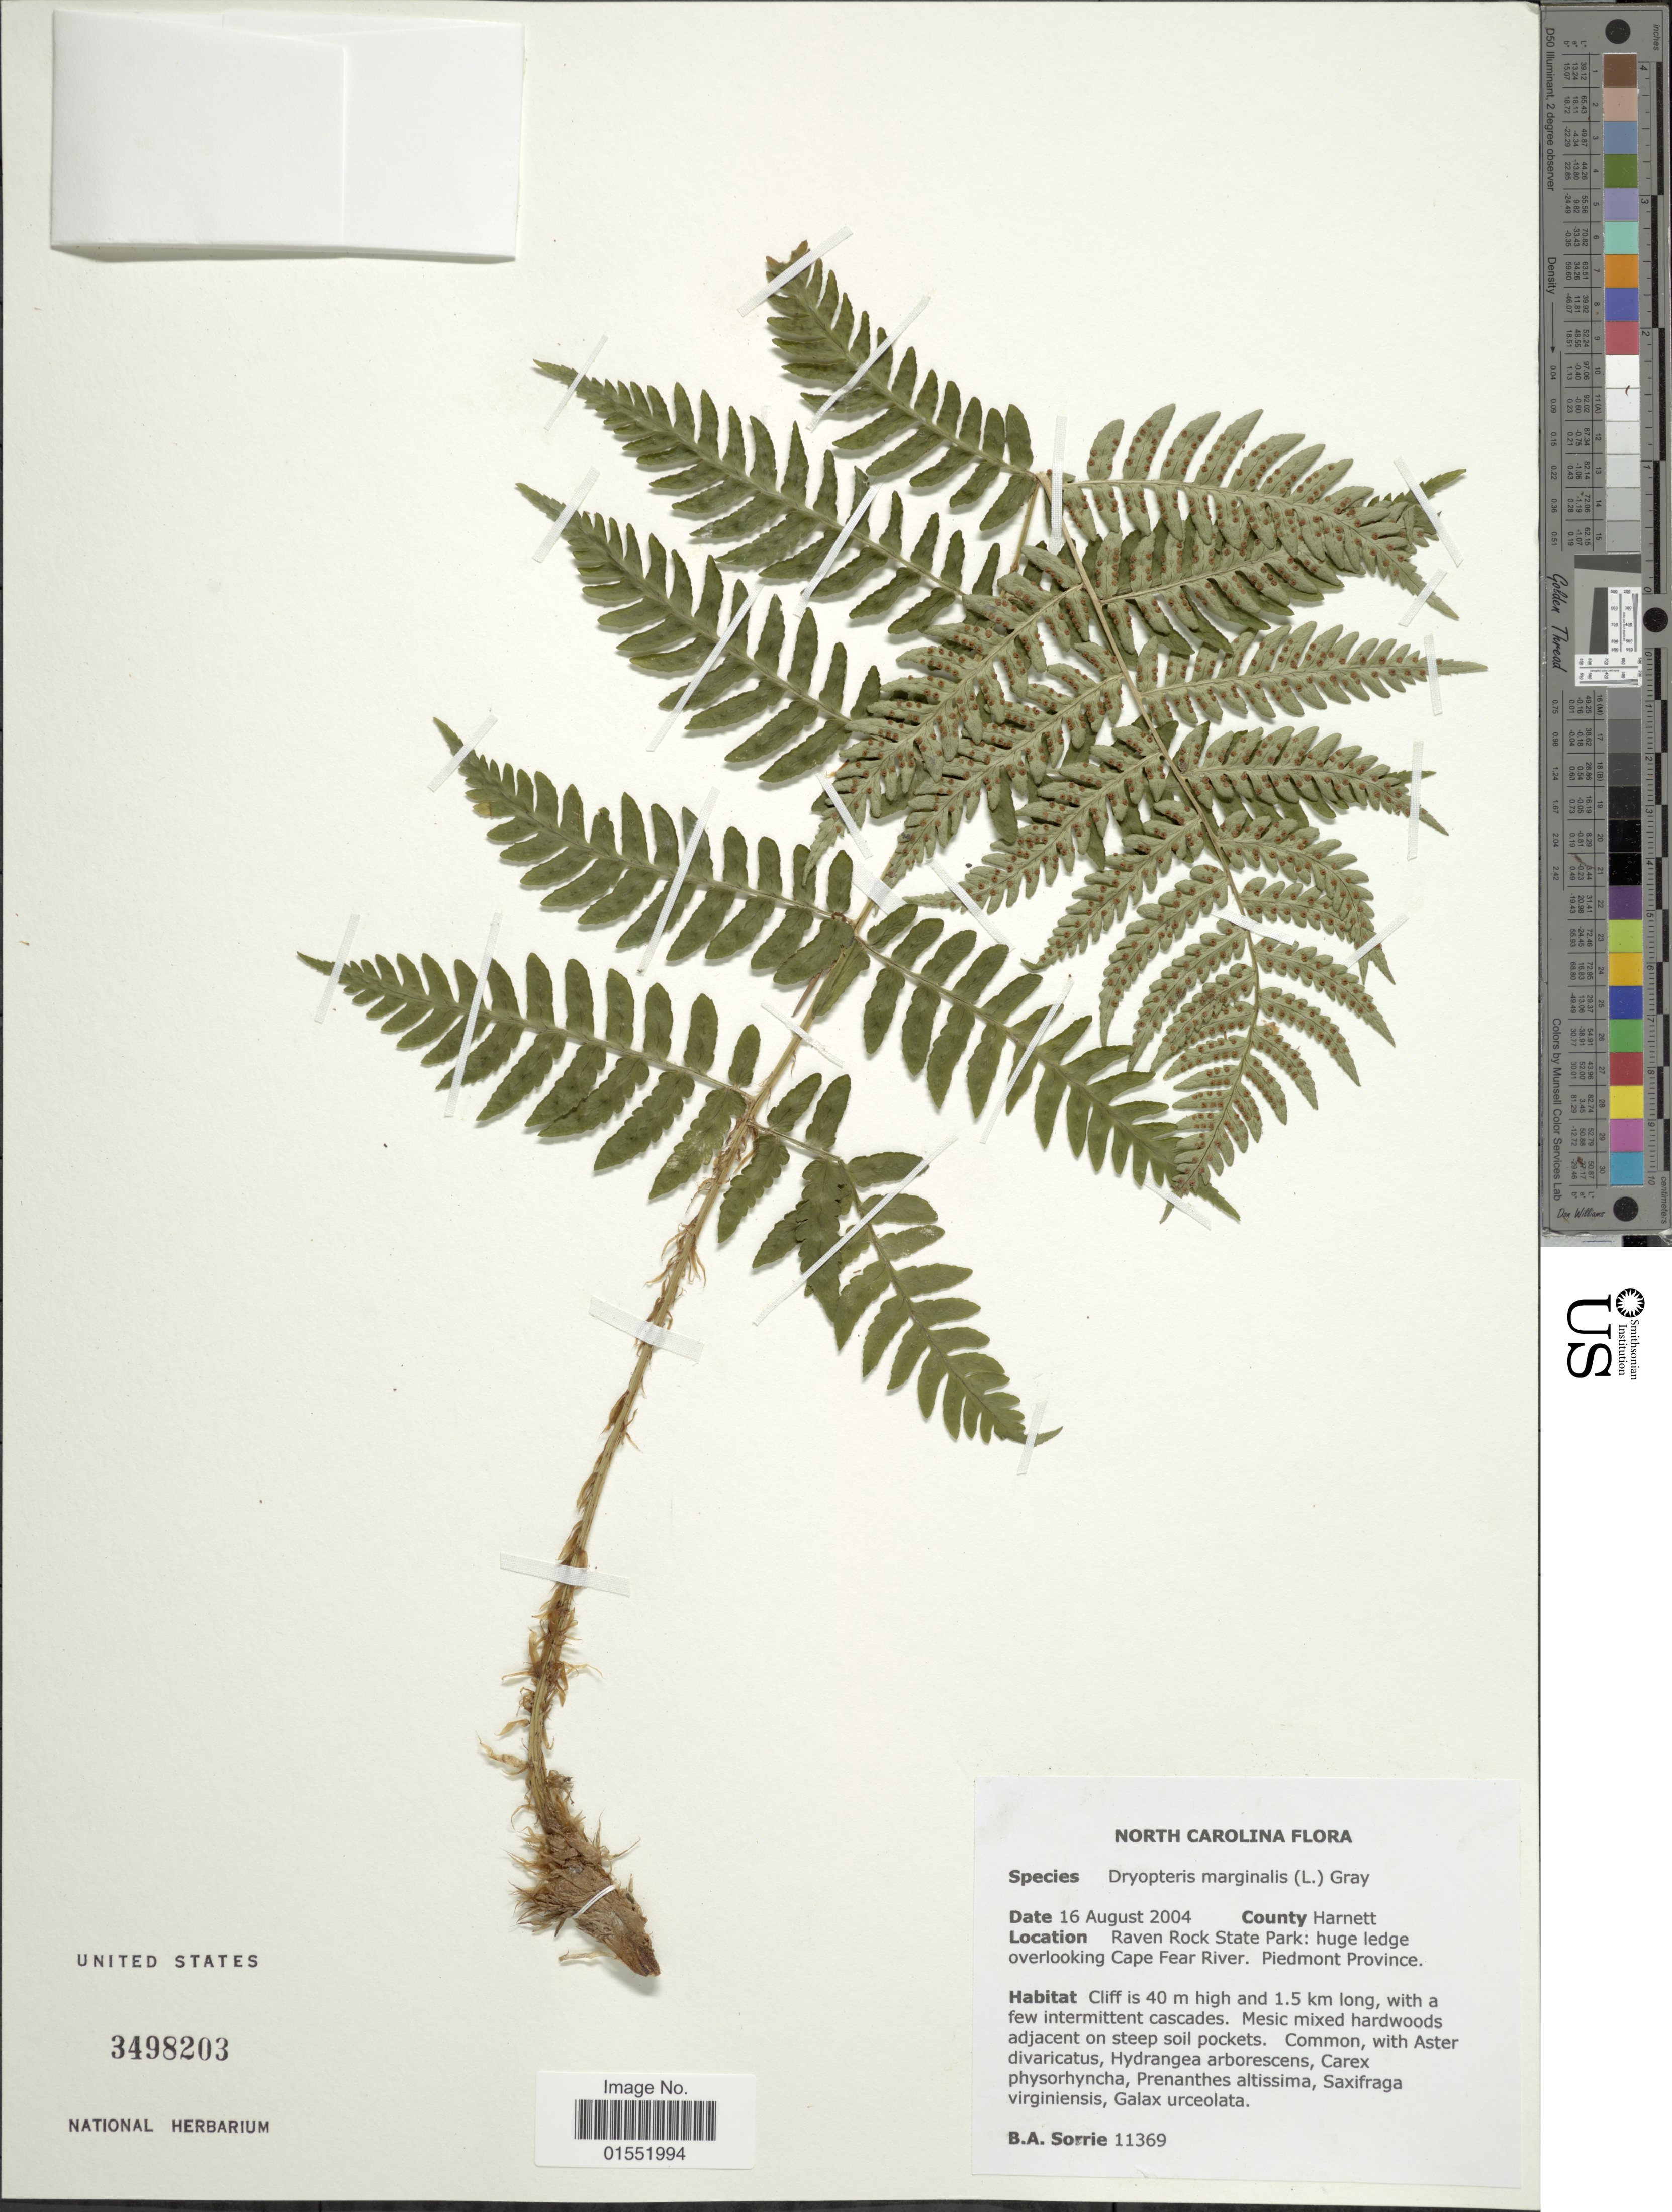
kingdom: Plantae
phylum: Tracheophyta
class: Polypodiopsida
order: Polypodiales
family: Dryopteridaceae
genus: Dryopteris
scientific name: Dryopteris marginalis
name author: (L.) A. Gray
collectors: B. Sorrie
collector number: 11369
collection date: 2004-08-16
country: United States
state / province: North Carolina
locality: County Harnett. Raven Rock State Park; huge ledge overlooking Cape Fear River. Piedmont Province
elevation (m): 40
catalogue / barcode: US 3498203